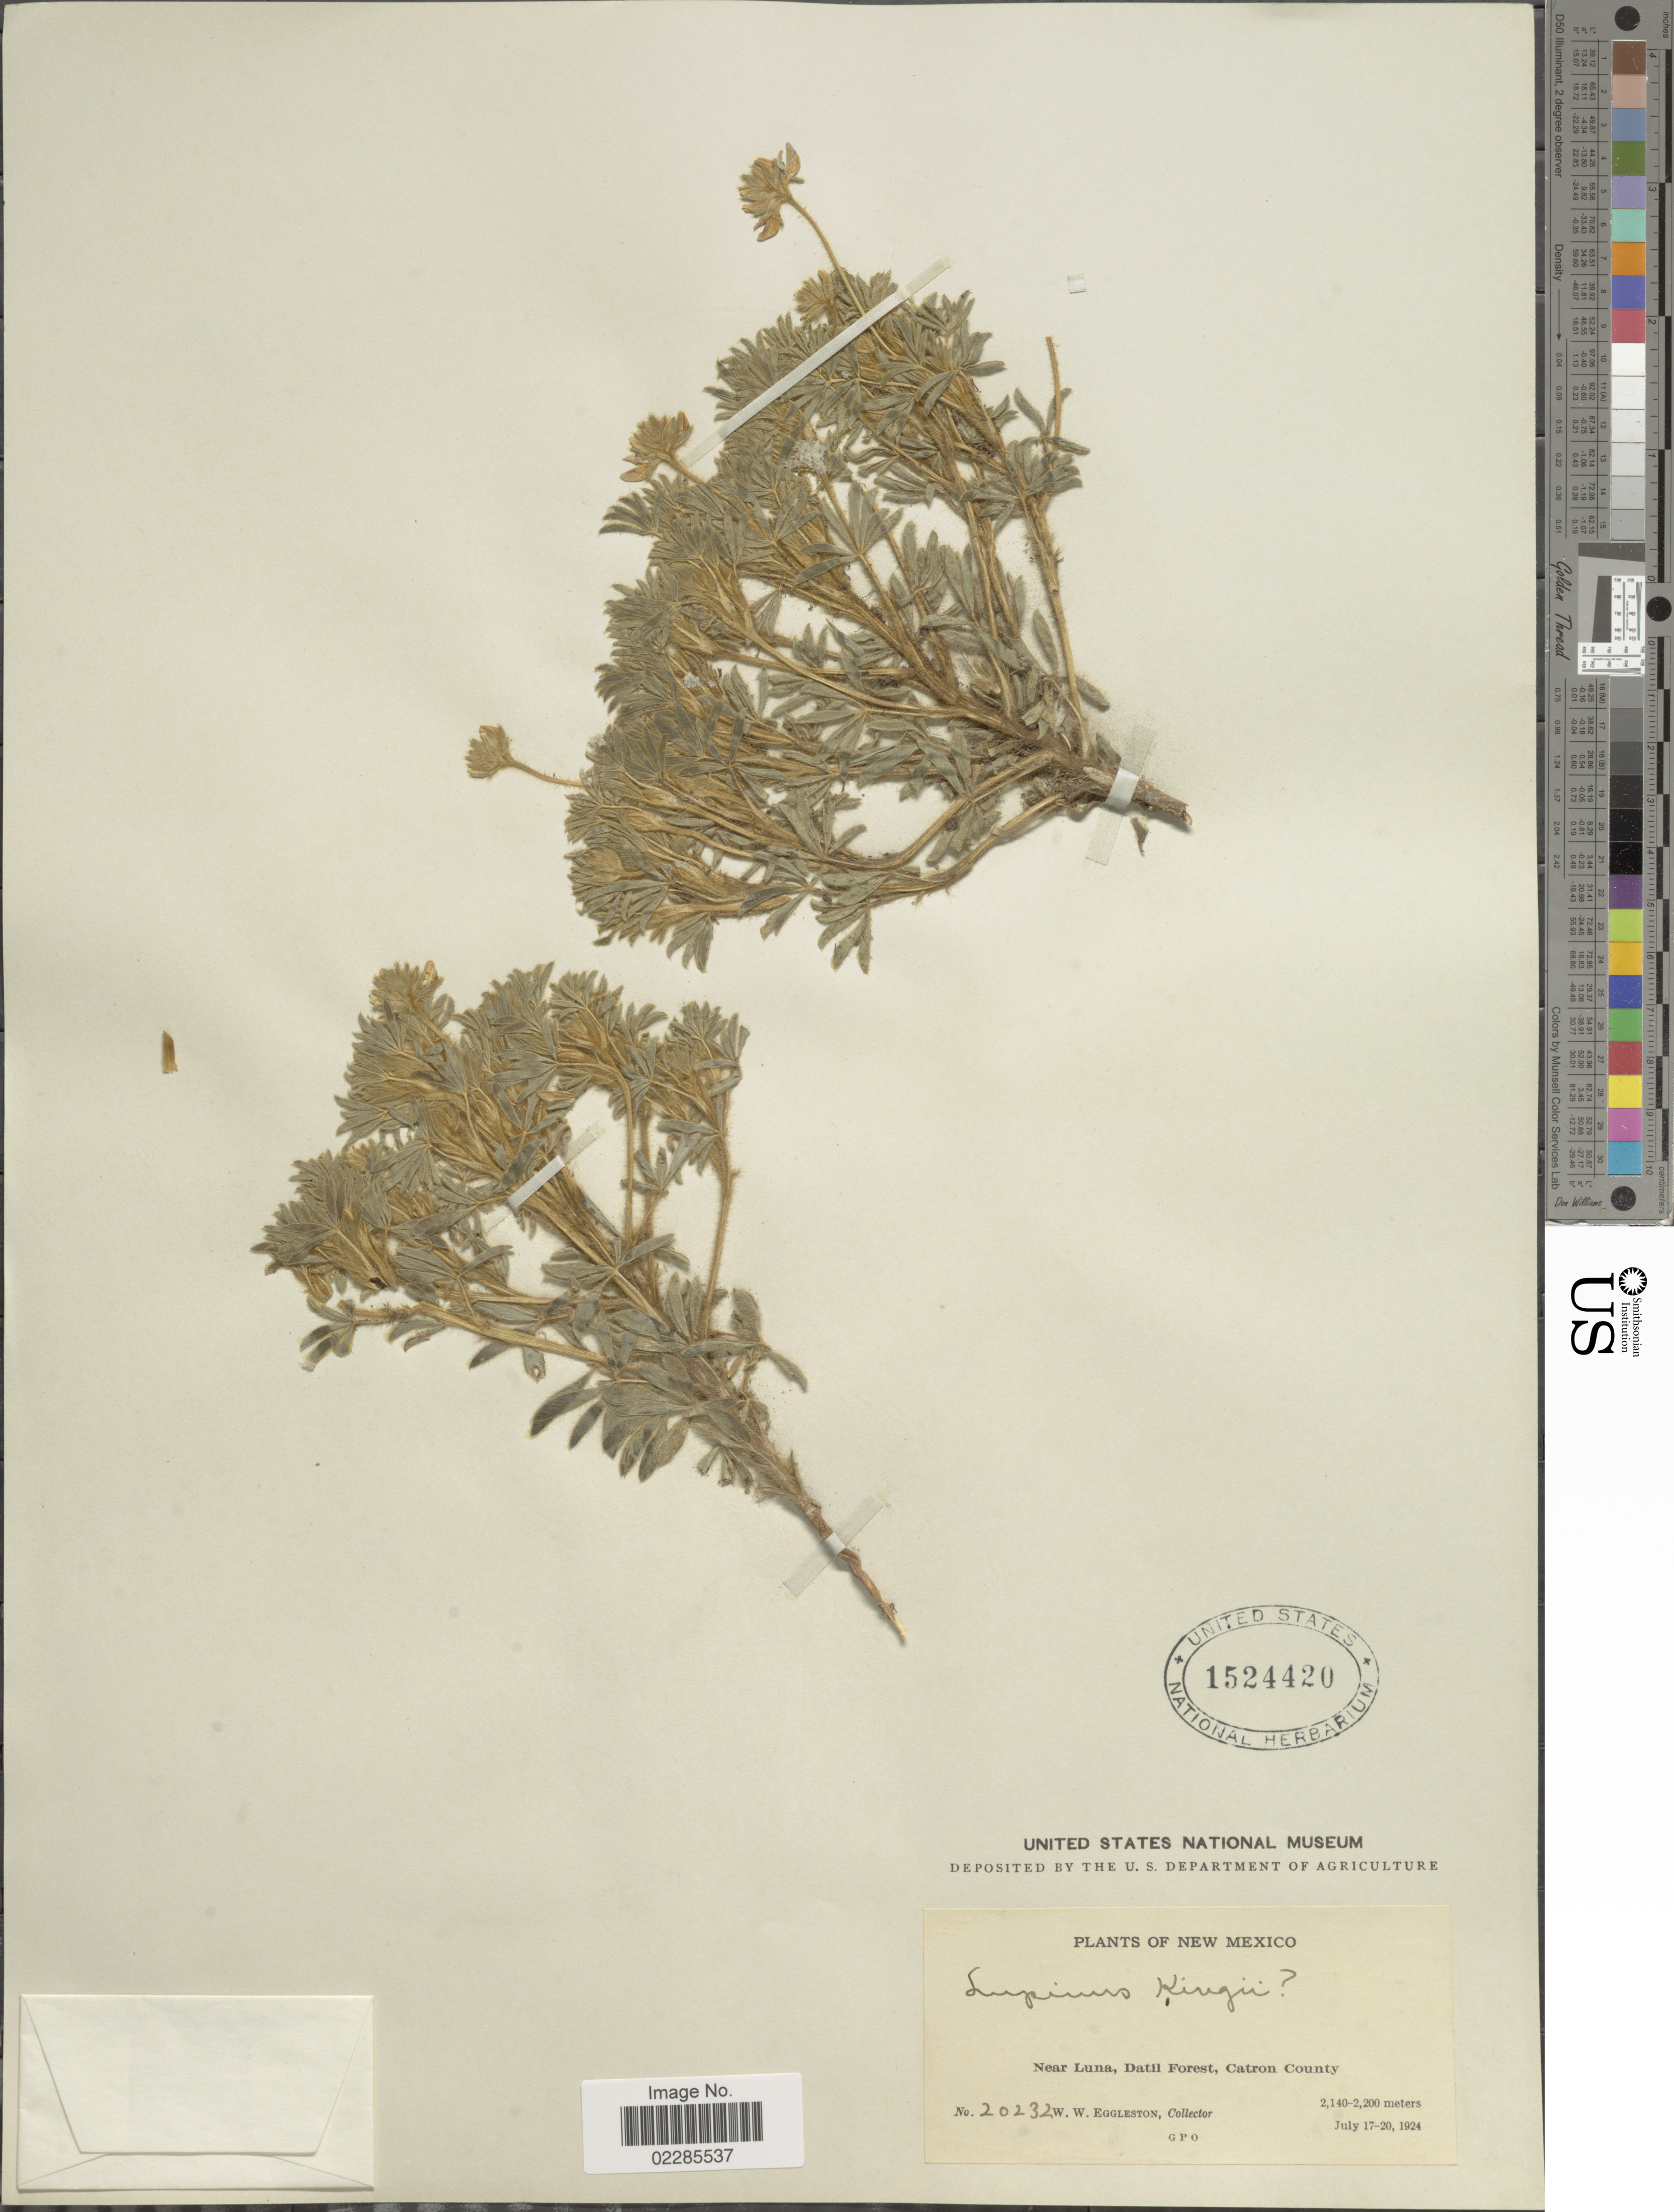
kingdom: Plantae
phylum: Tracheophyta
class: Magnoliopsida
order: Fabales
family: Fabaceae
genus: Lupinus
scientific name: Lupinus kingii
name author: S. Watson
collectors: W. W. Eggleston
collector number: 20232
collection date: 1924-07-17/1924-07-20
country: United States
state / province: New Mexico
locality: Near Luna, Datil Forest, Catron County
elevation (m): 2140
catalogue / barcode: US 1524420